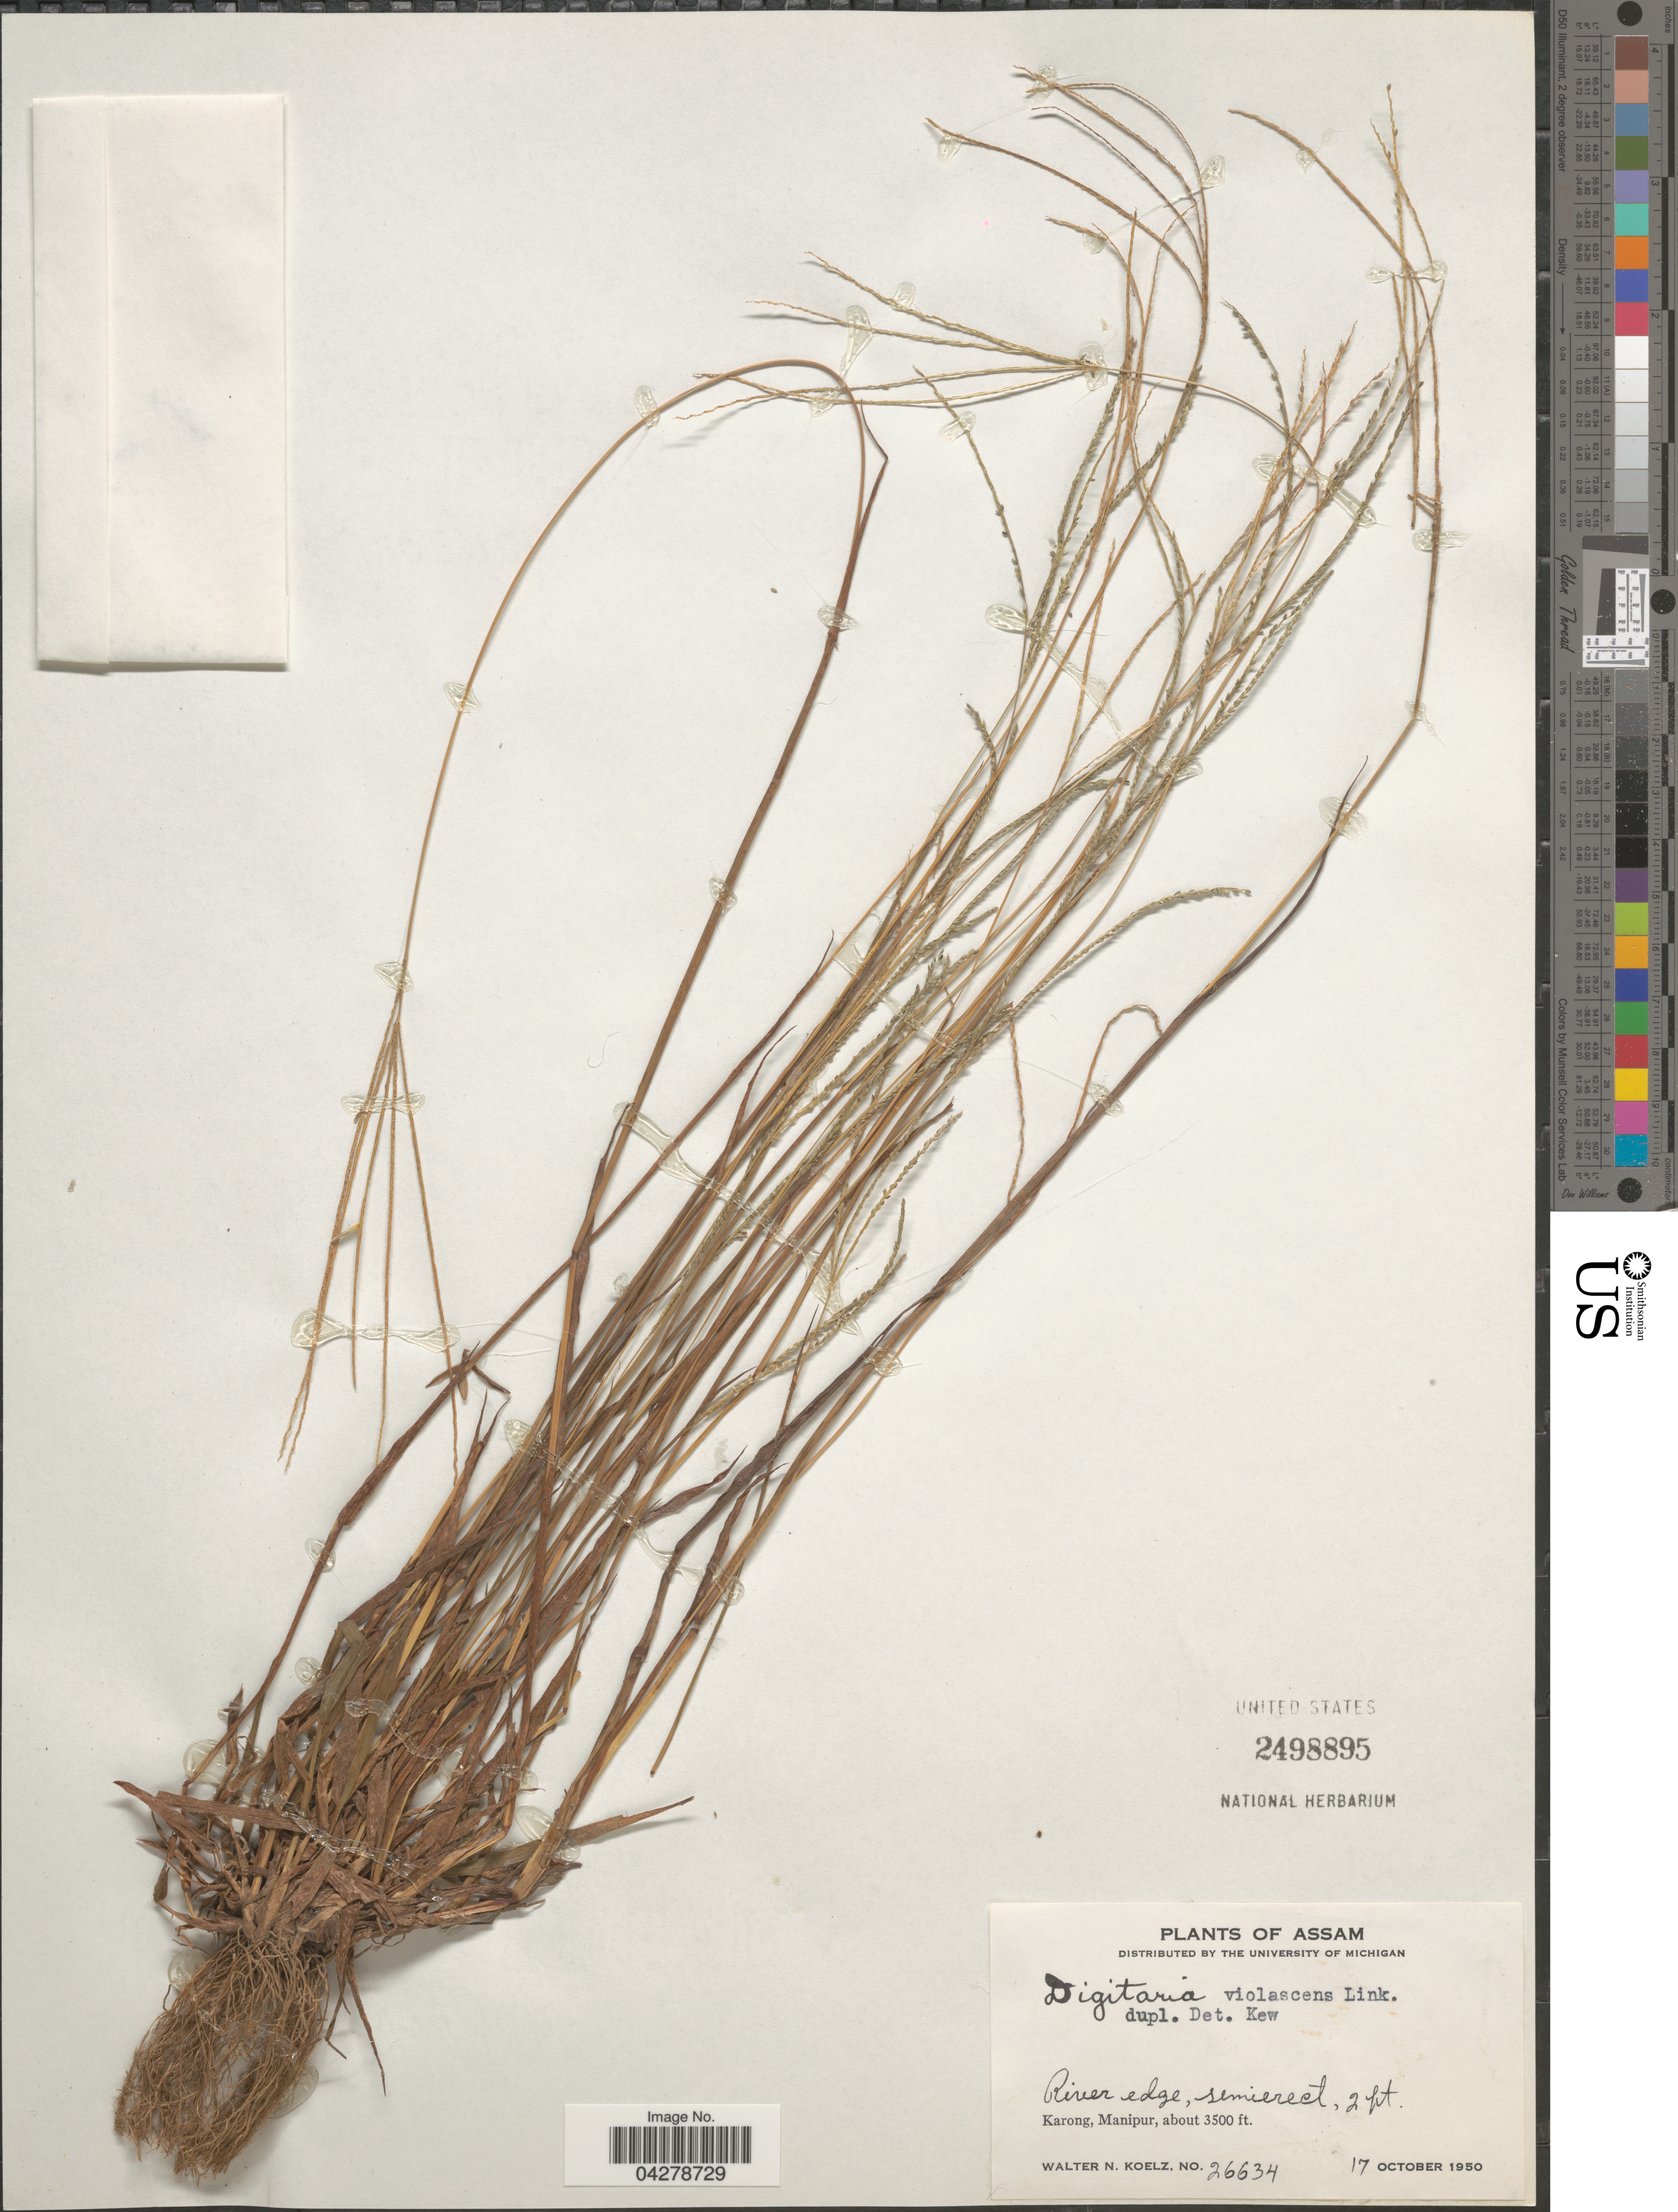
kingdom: Plantae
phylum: Tracheophyta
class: Liliopsida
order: Poales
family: Poaceae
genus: Digitaria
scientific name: Digitaria violascens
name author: Link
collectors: W. N. Koelz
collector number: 26634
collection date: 1950-10-17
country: India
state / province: Manipur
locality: Korong, Manipur.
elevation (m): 1067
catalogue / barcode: US 2498895